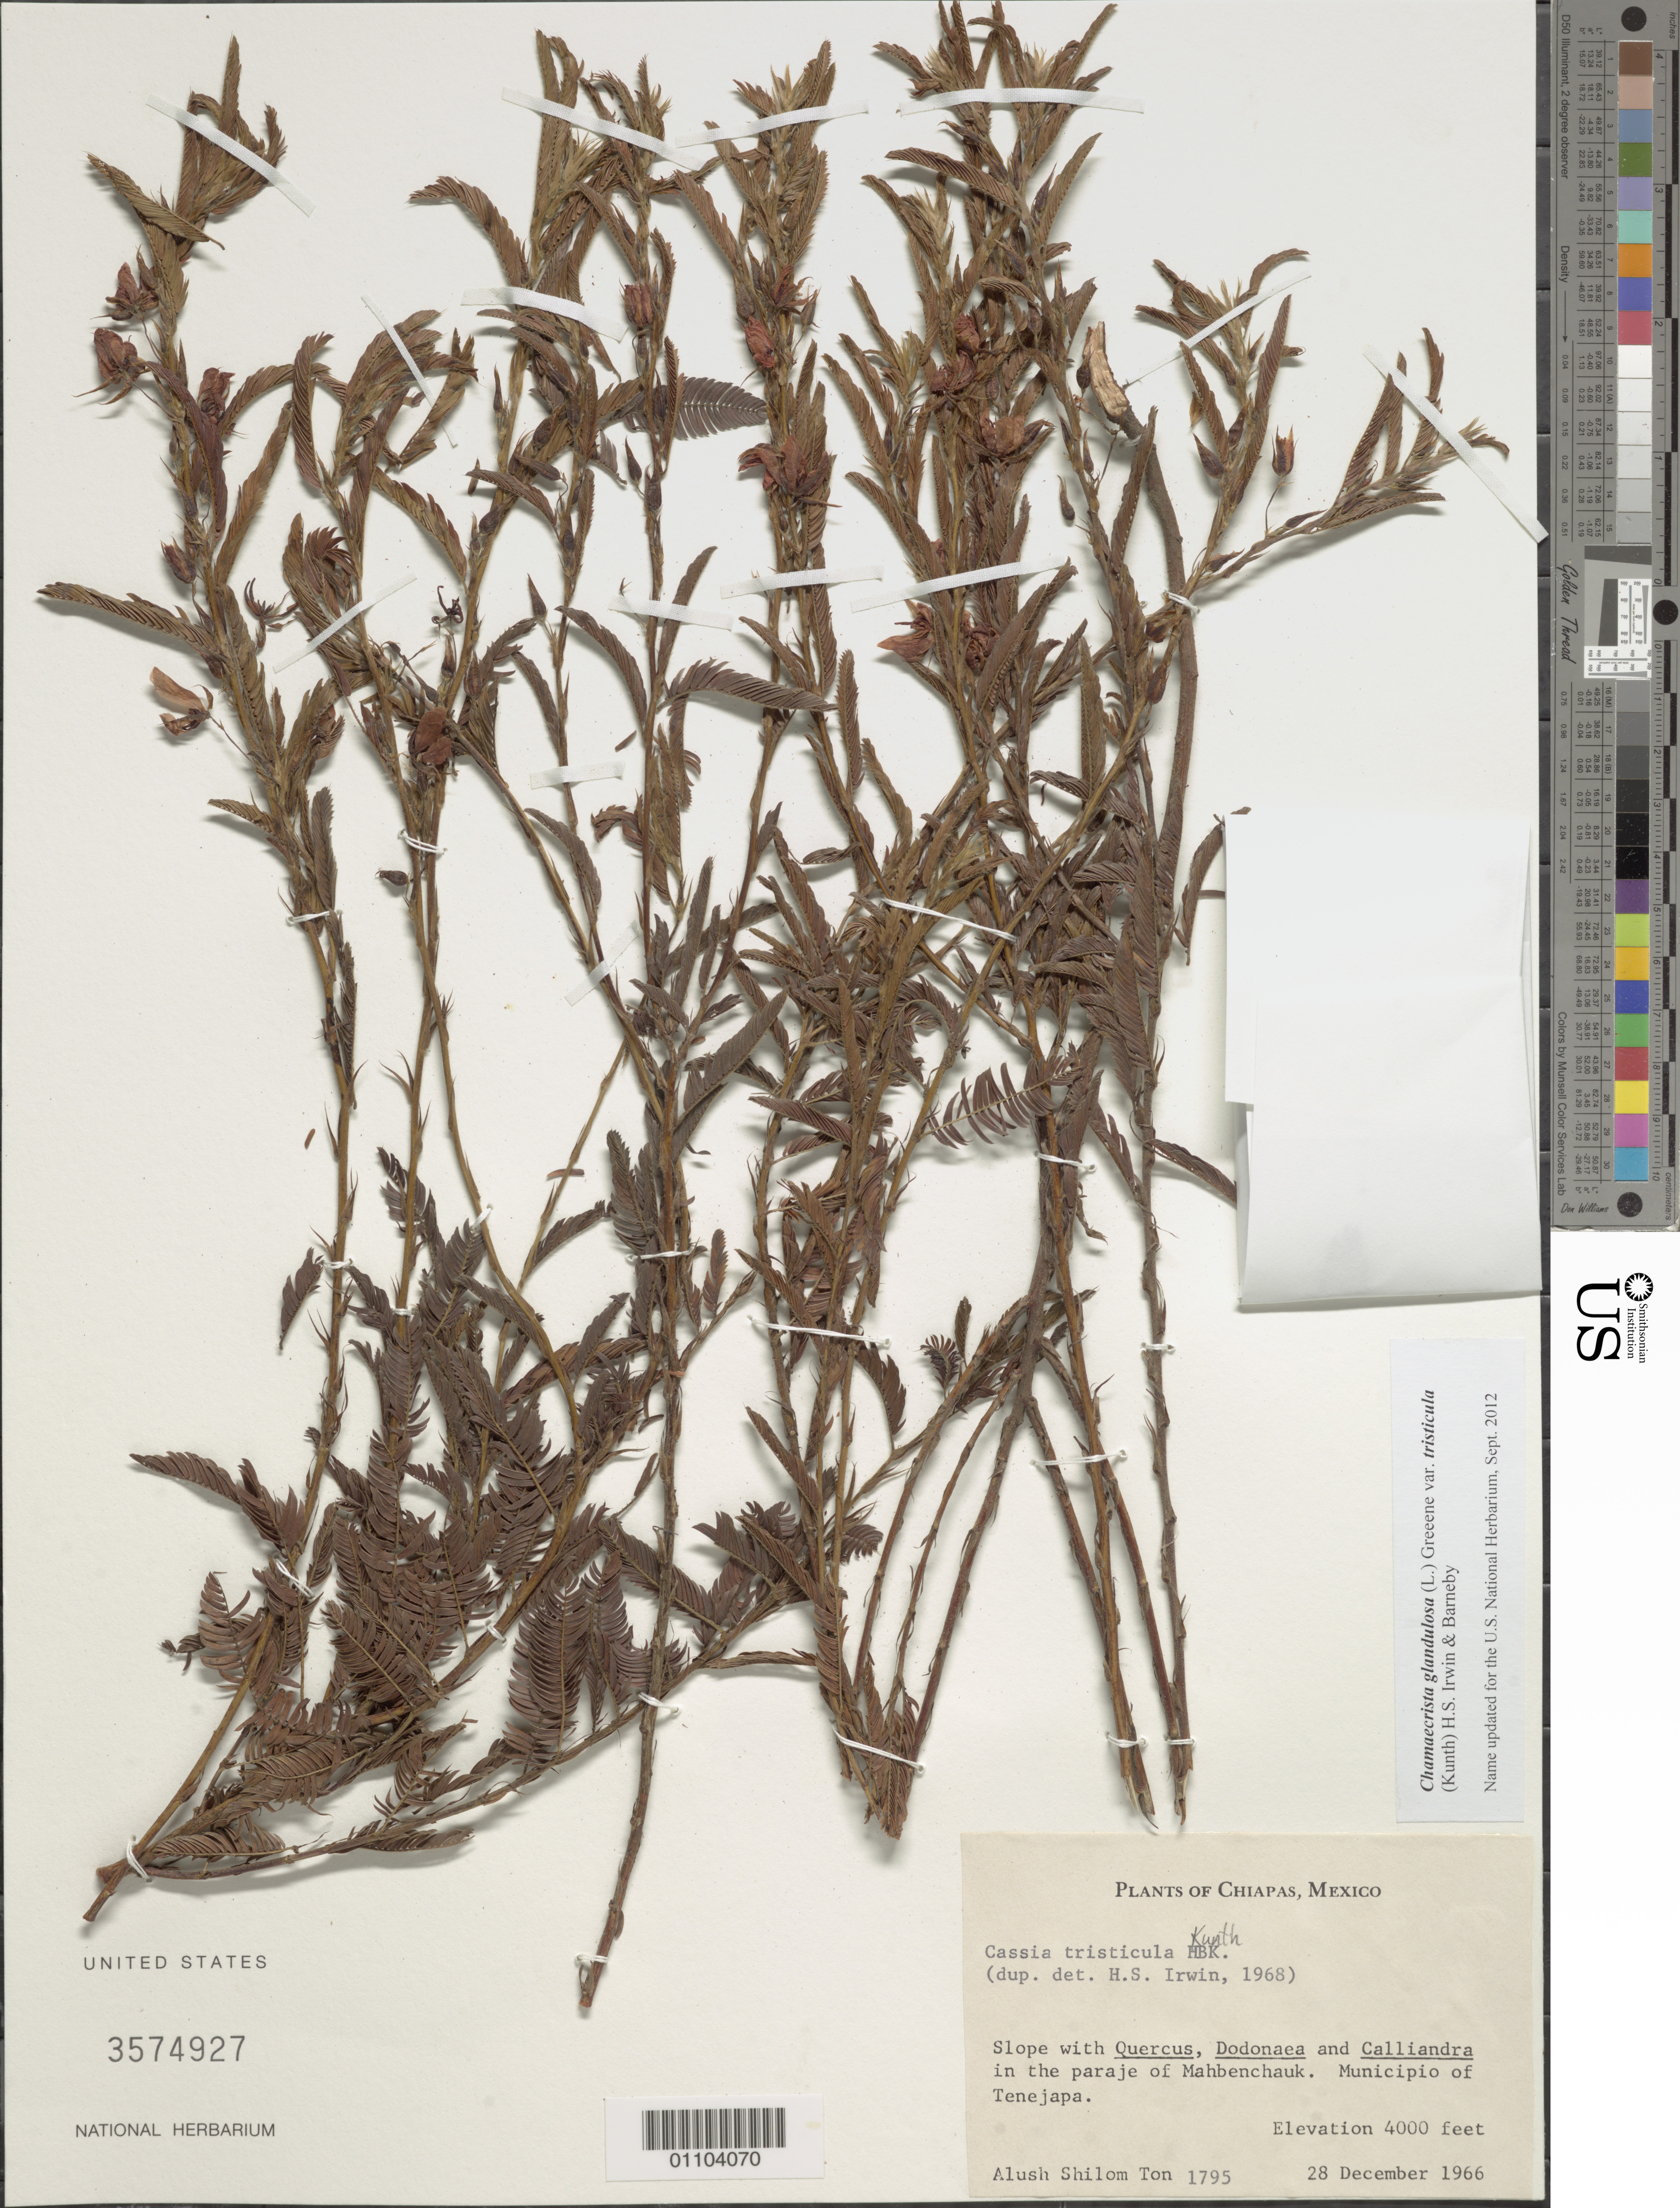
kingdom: Plantae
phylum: Tracheophyta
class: Magnoliopsida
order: Fabales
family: Fabaceae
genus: Chamaecrista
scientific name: Chamaecrista glandulosa var. tristicula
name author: (Kunth) H.S. Irwin & Barneby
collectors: A. S. Ton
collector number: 1795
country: Mexico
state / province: Chiapas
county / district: Tenejapa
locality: In the paraje ofd Mahbenchauk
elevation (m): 1219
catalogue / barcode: US 3574927